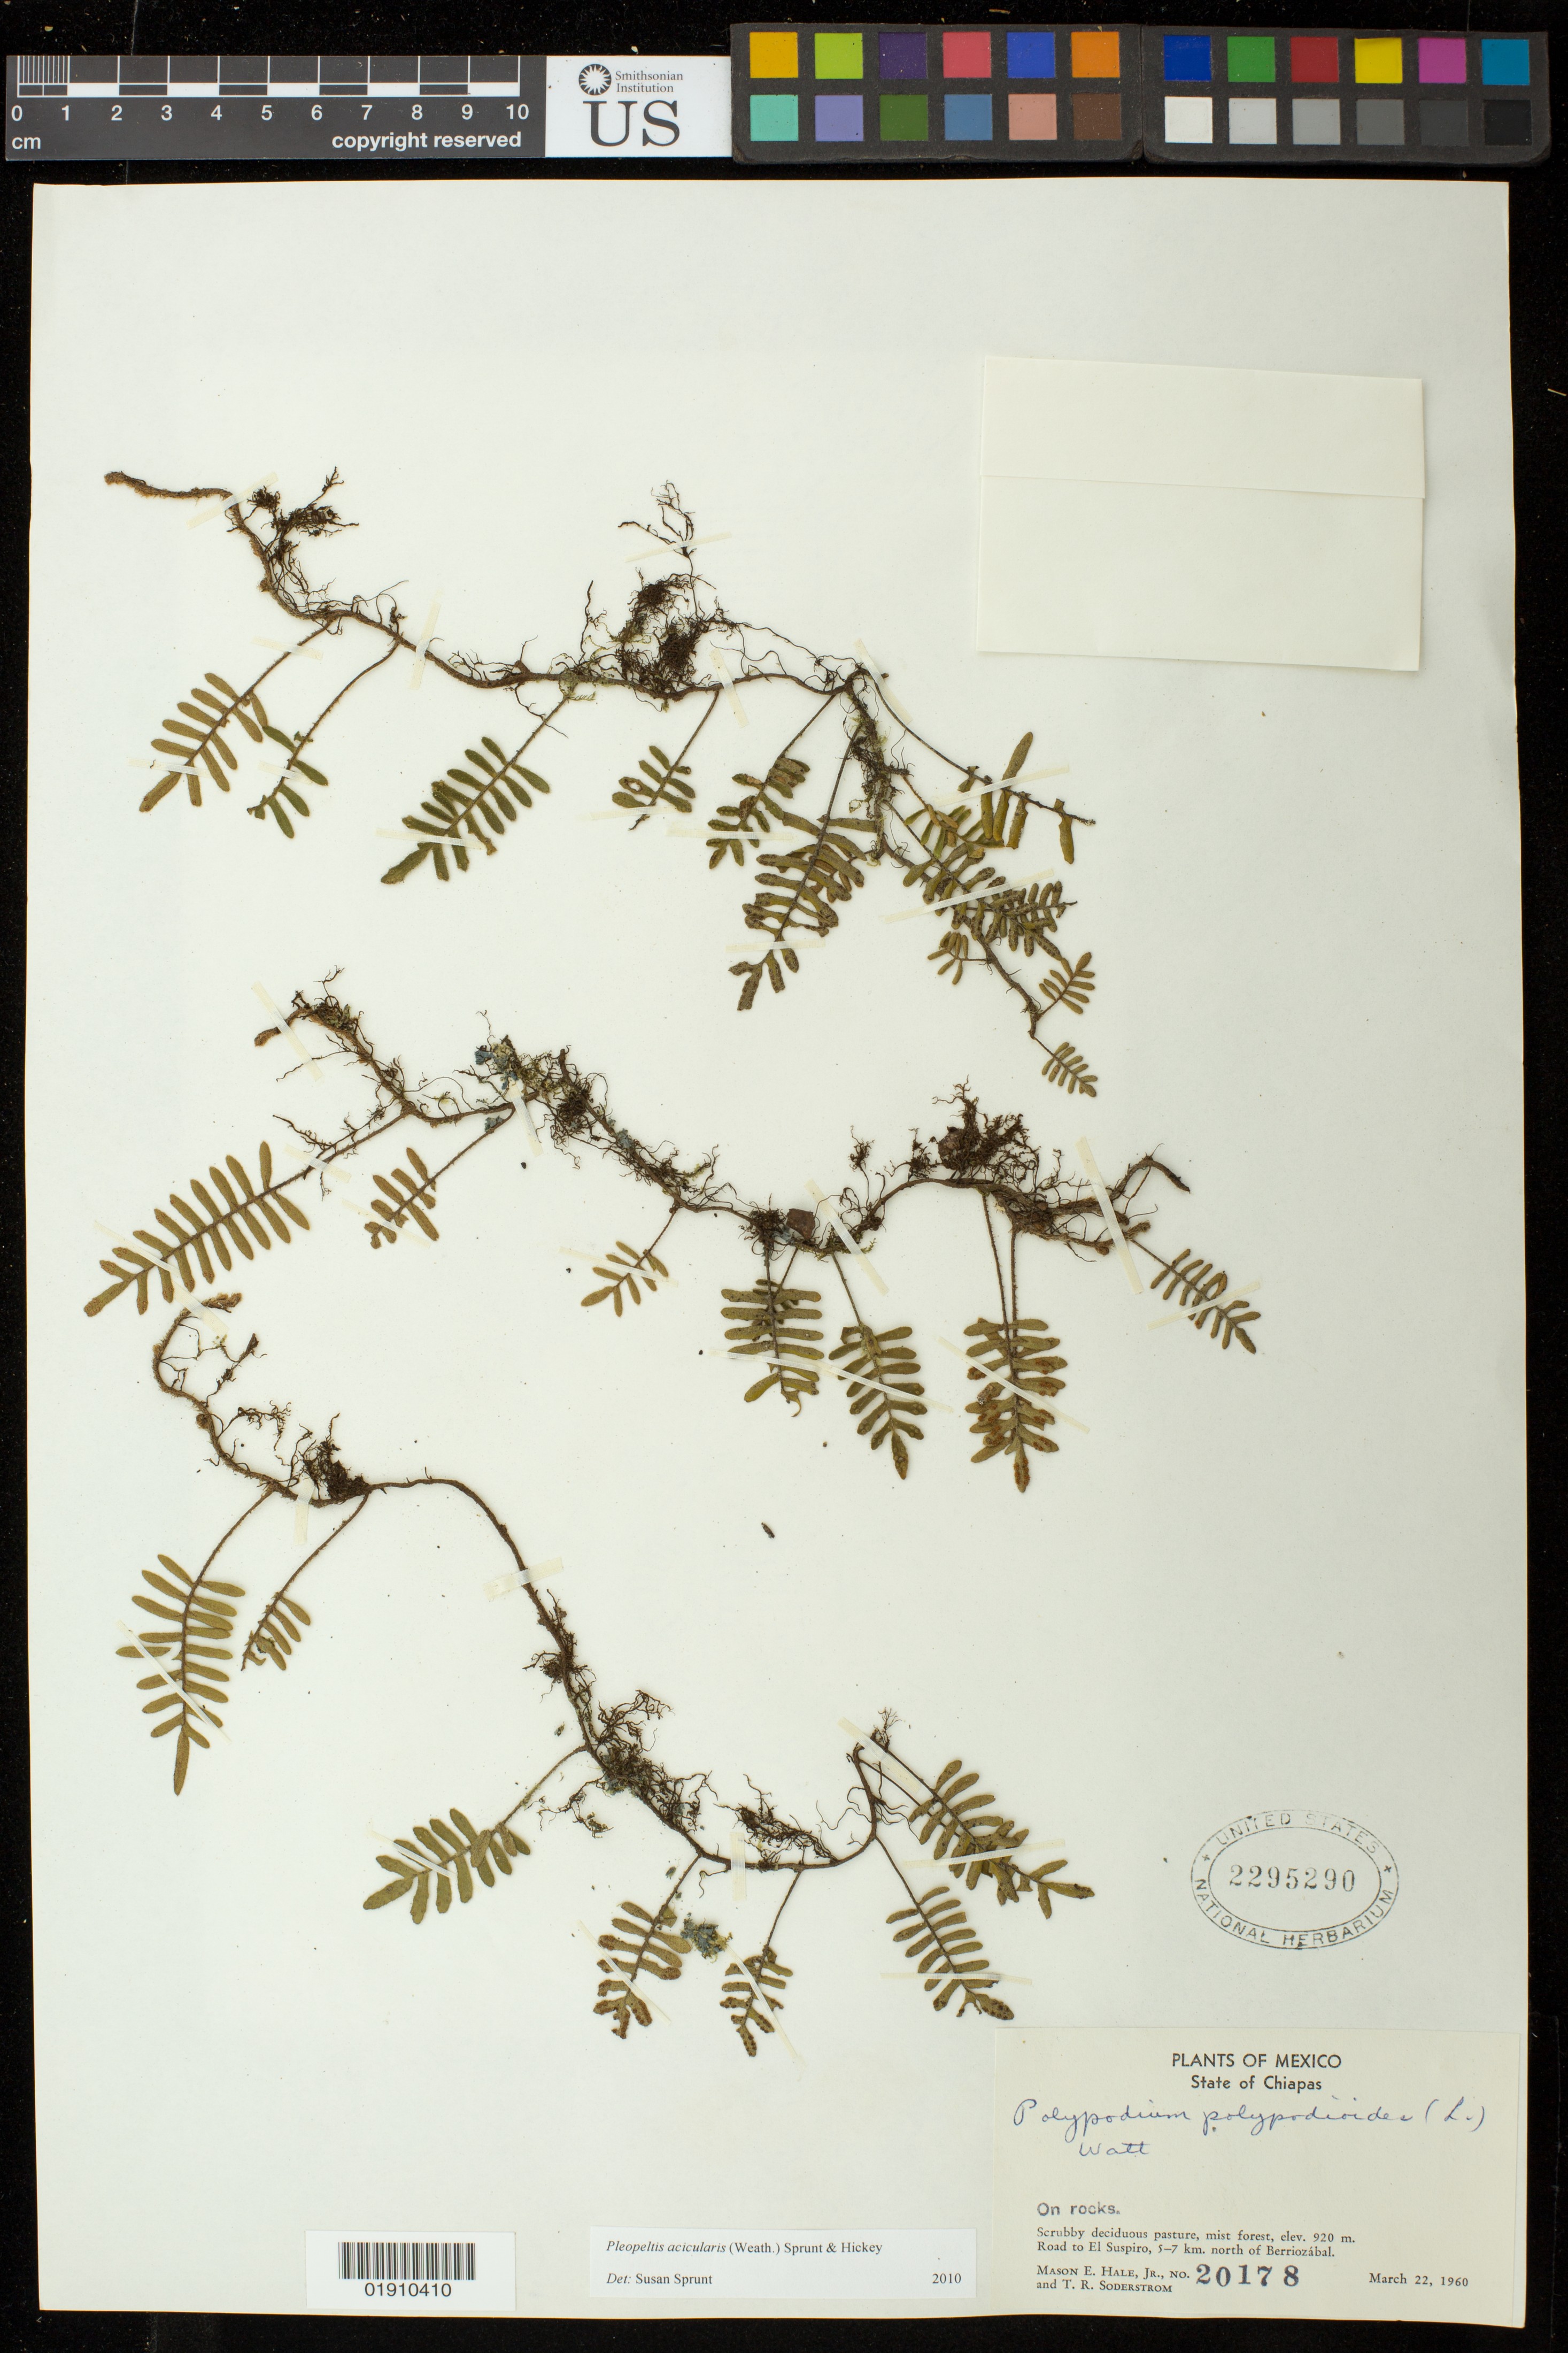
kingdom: Plantae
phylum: Tracheophyta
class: Polypodiopsida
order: Polypodiales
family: Polypodiaceae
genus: Pleopeltis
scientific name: Pleopeltis acicularis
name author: (Weath.) A.R. Sm. & Krömer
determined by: Sprunt, S. V.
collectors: M. Hale & T. R. Soderstrom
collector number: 20178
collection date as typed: March 22, 1960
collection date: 1960-03-22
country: Mexico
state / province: Chiapas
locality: State of Chiapas, road to El Suspiro, 5-7 km. north of Berriozabal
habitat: on rocks, scrubby deciduous pasture, mist forest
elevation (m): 920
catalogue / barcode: US 2295290